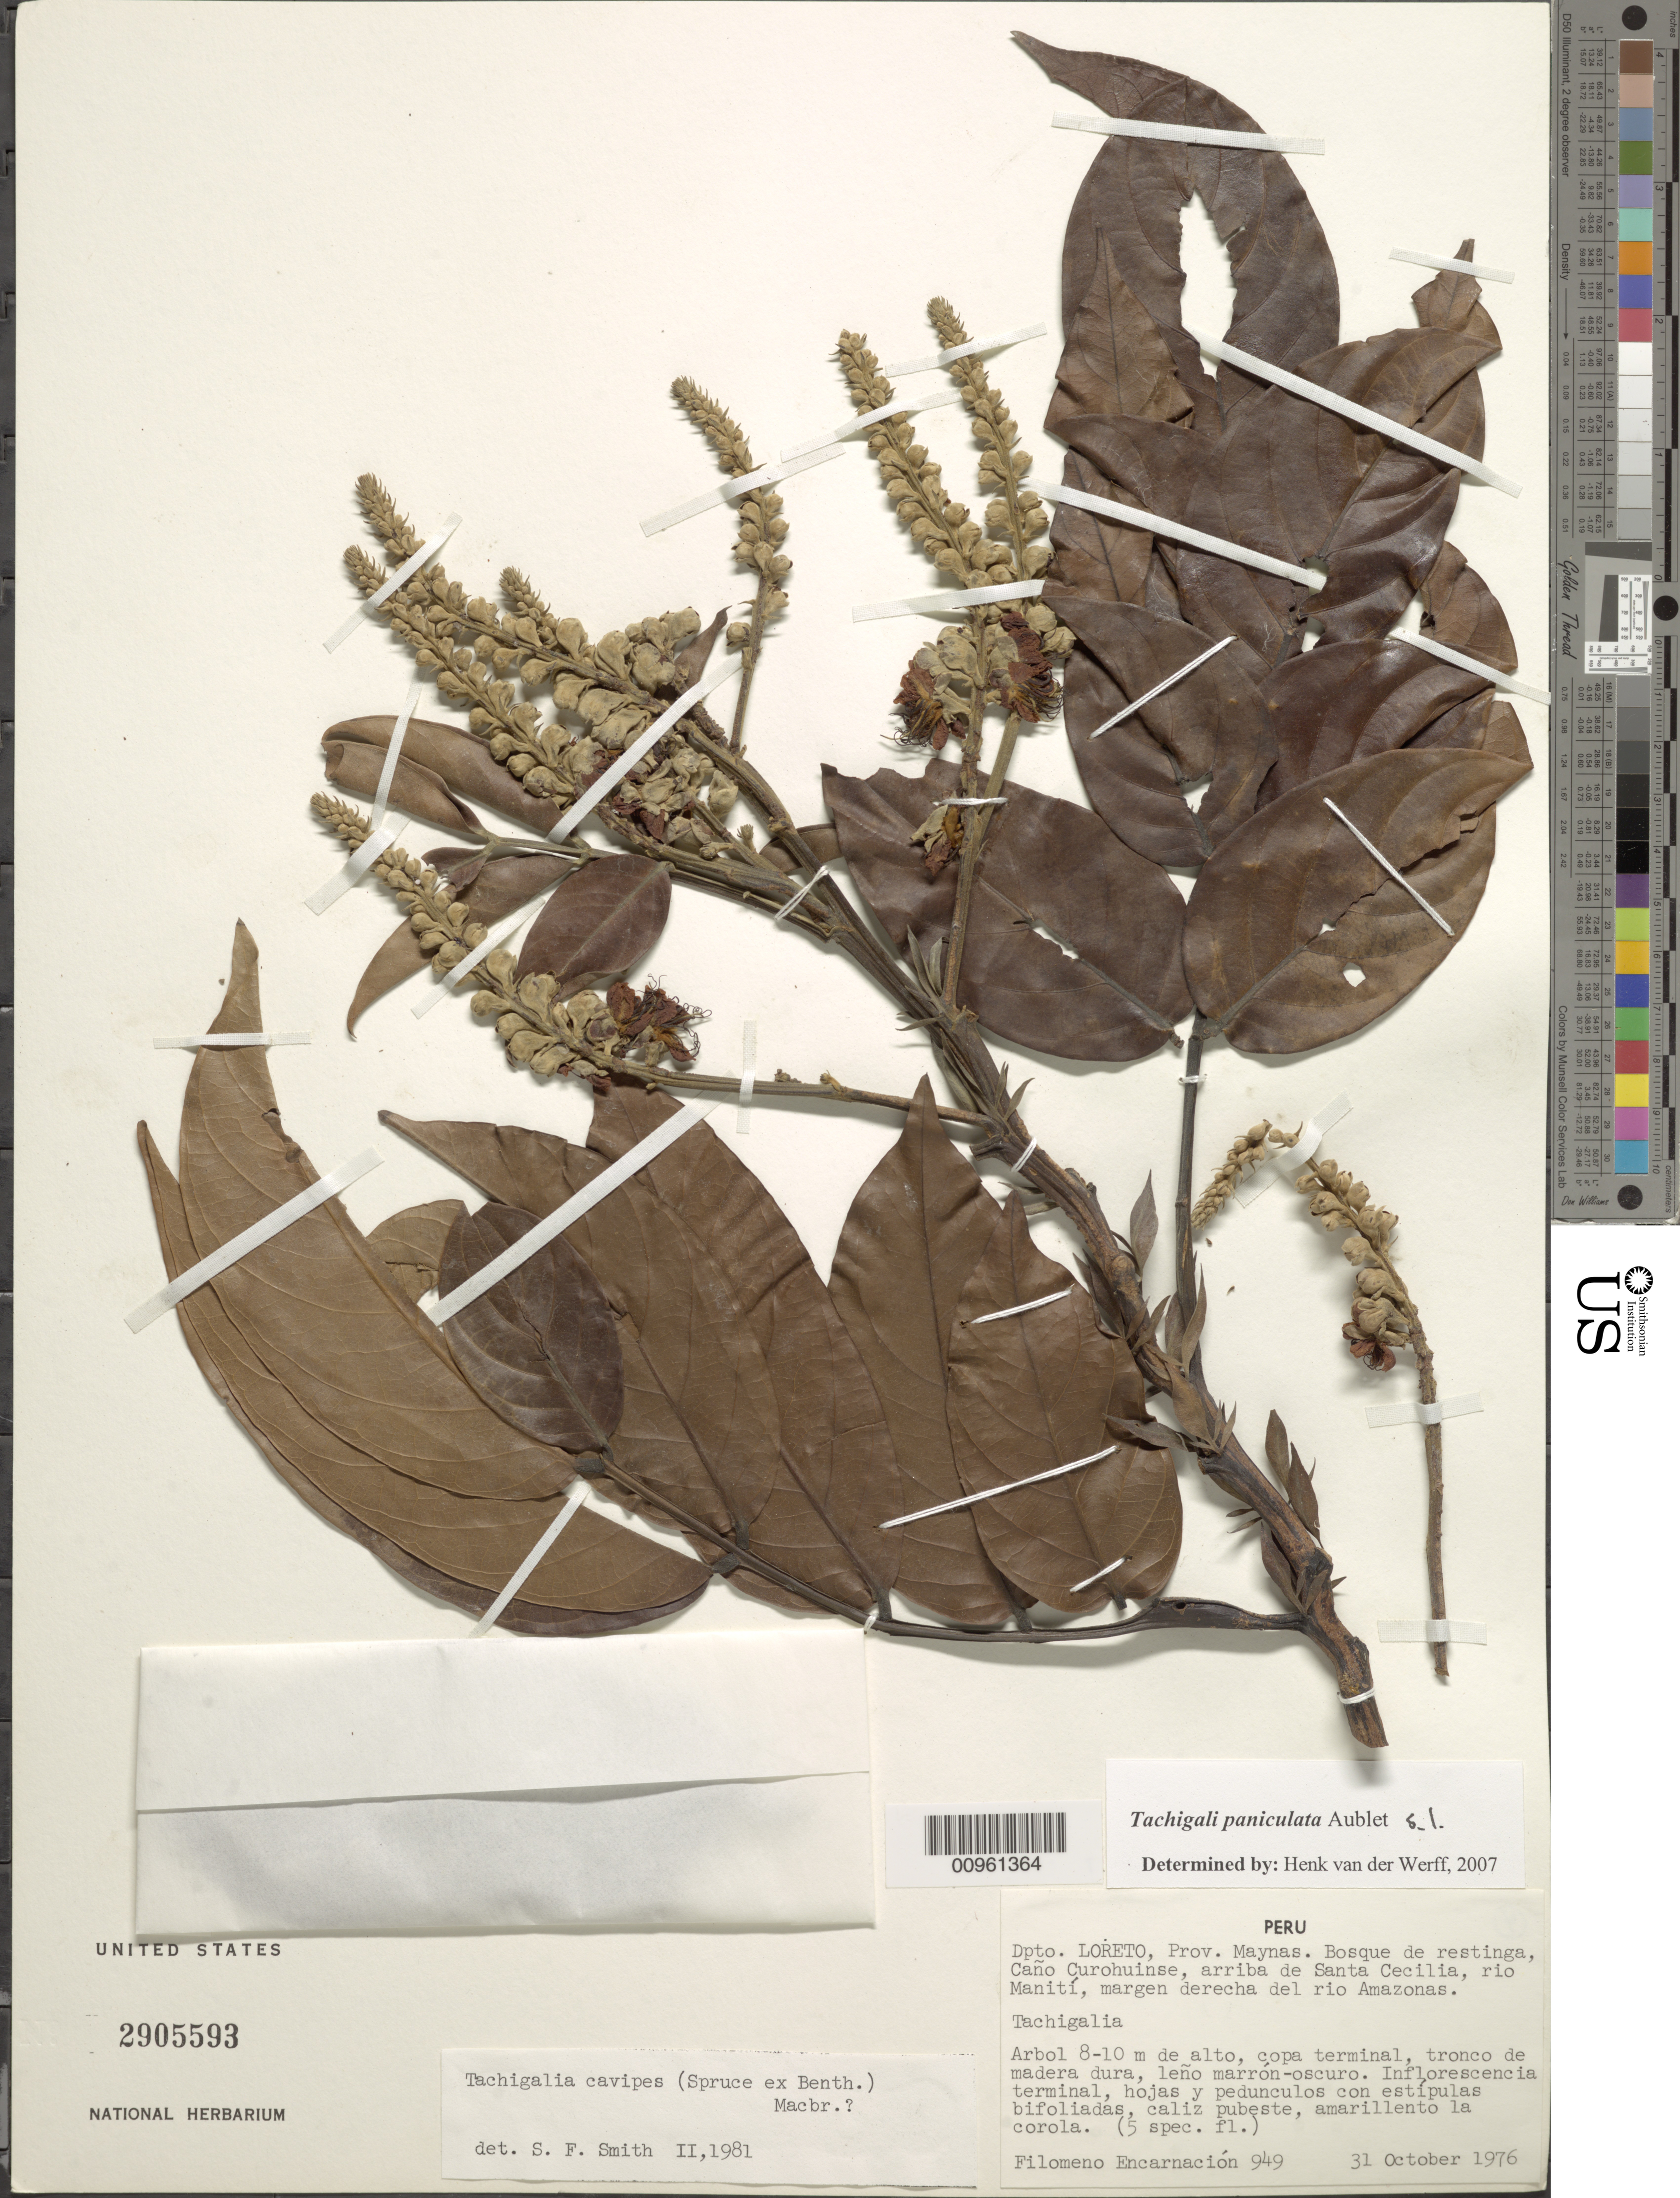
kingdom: Plantae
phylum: Tracheophyta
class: Magnoliopsida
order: Fabales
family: Fabaceae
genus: Tachigali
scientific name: Tachigali paniculata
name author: Aubl.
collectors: F. Encarnación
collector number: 949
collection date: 1976-10-31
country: Peru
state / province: Loreto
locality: Bosque de restinga, Cano Curohuinse, arriba de Santa Cecilia, rio Maniti, margen derecha del rio Amazonas, Prov. Maynas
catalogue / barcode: US 2905593